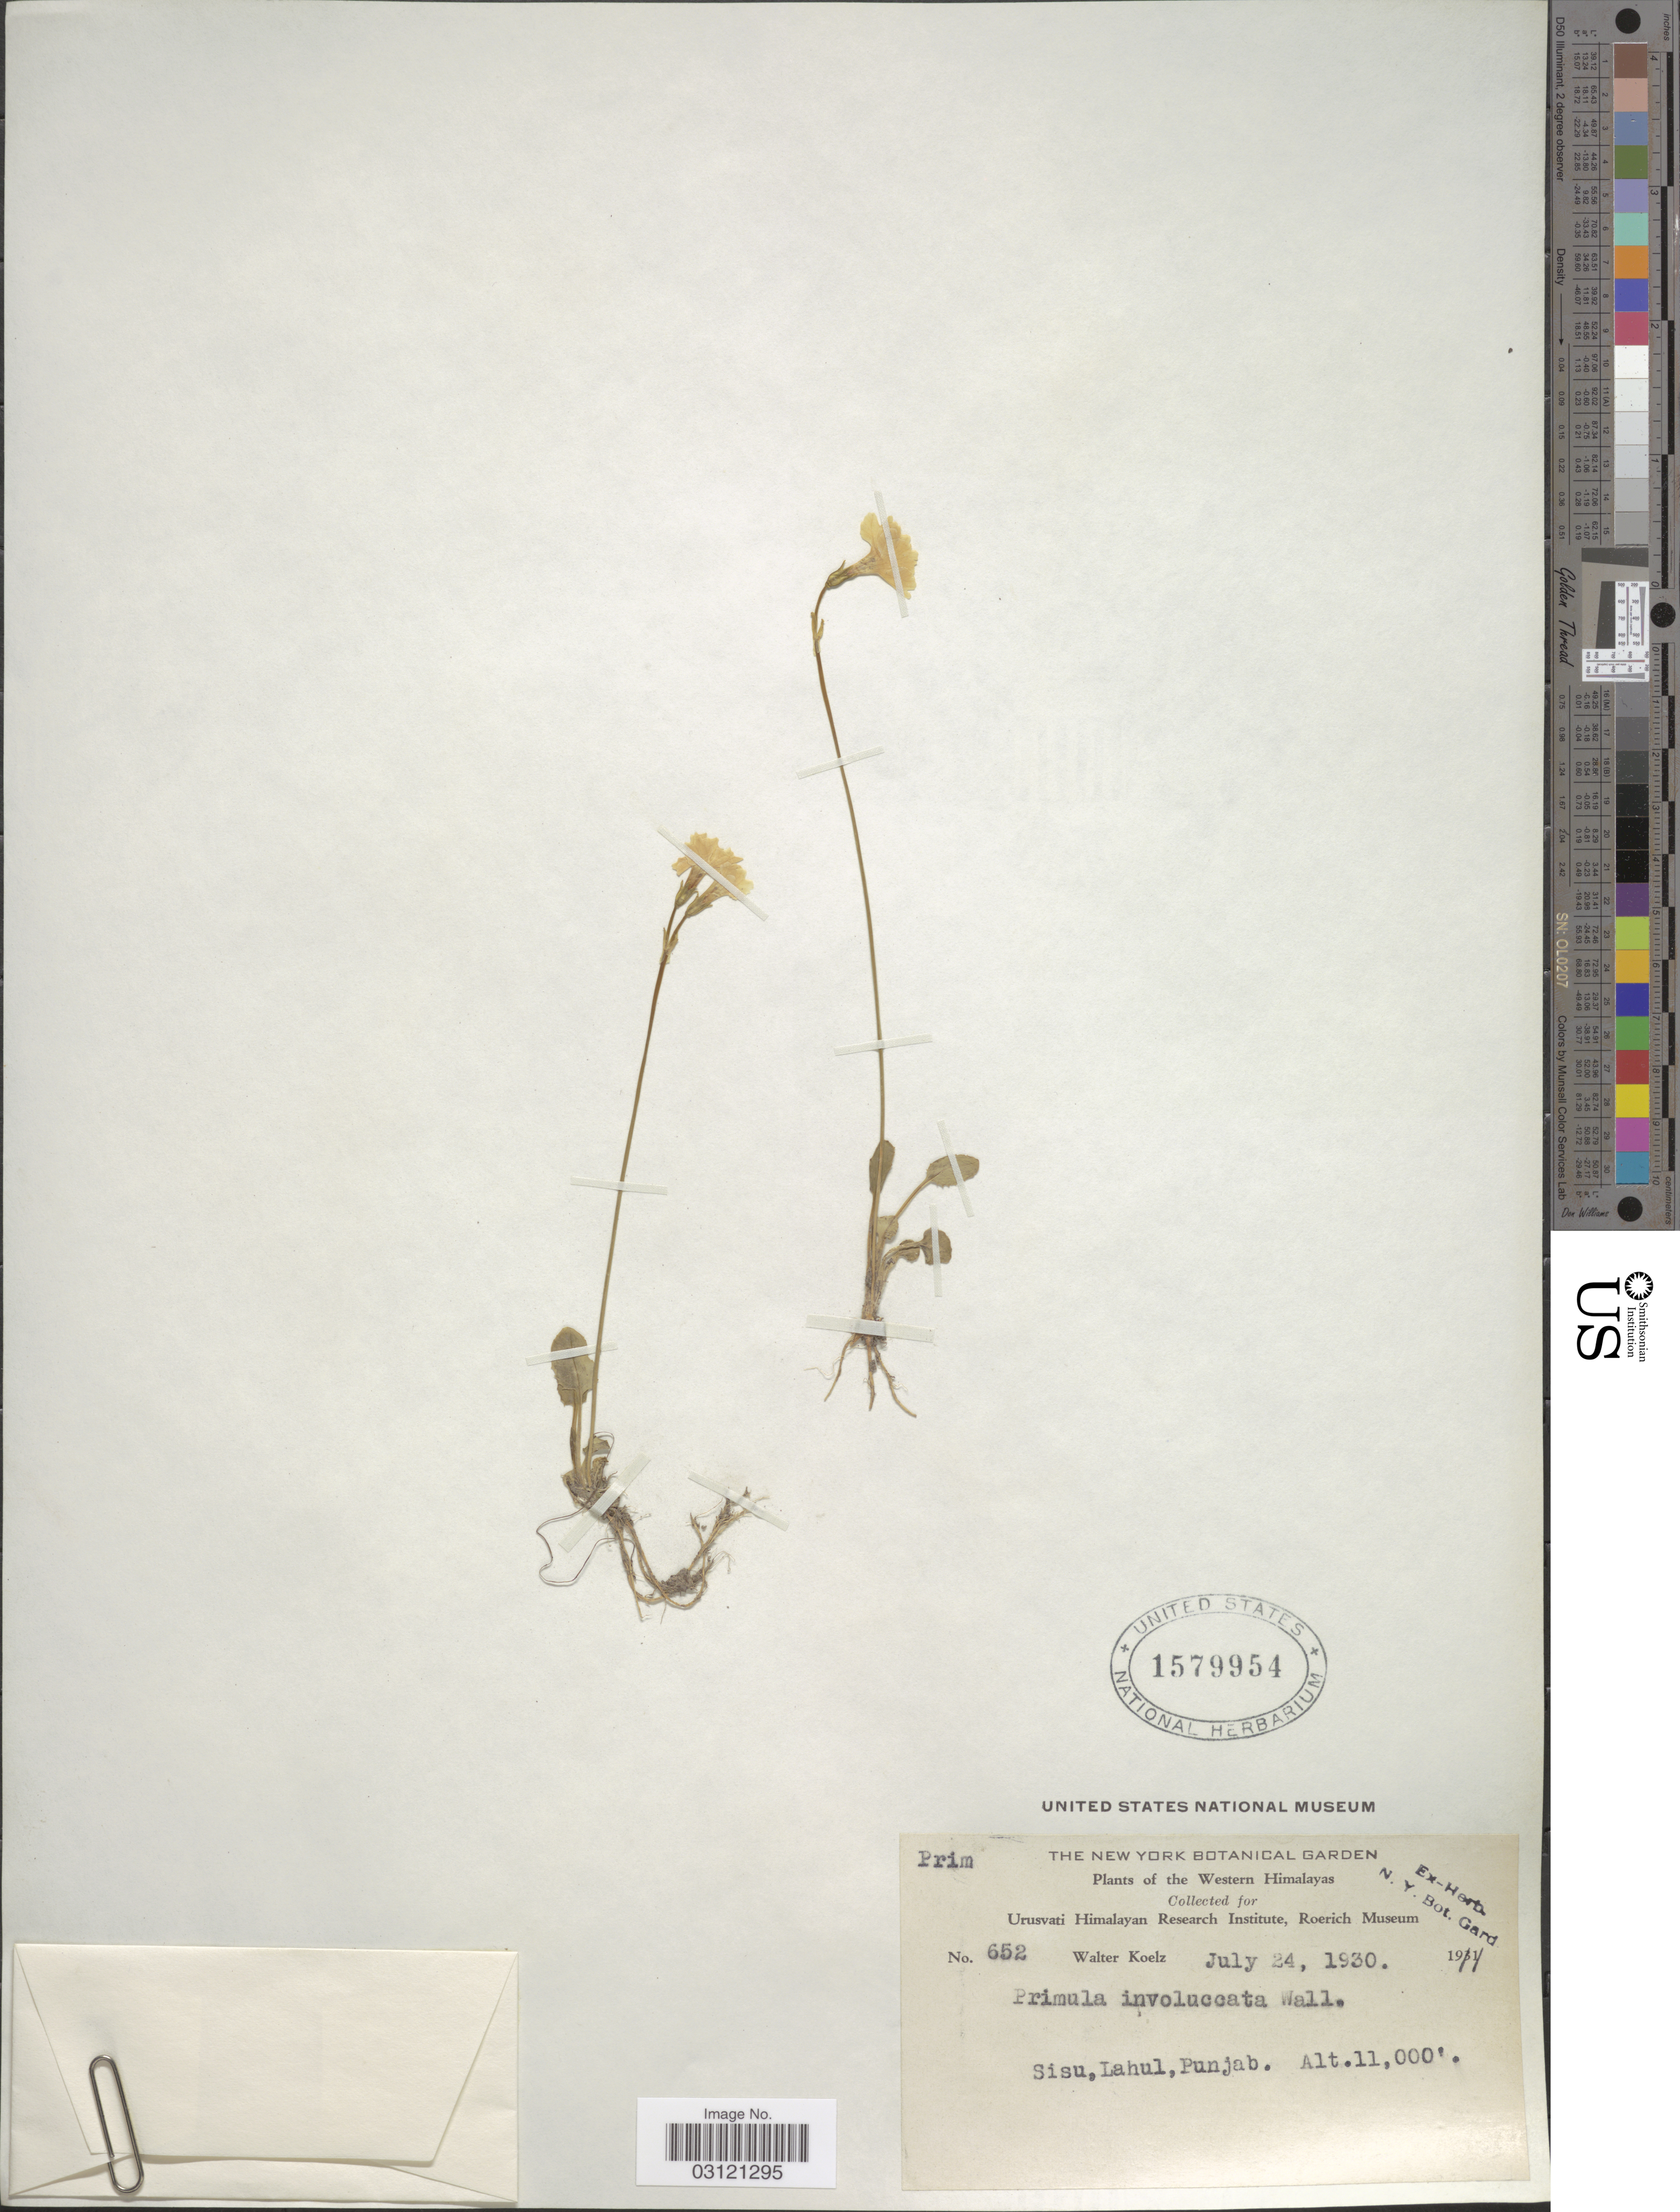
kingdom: Plantae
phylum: Tracheophyta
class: Magnoliopsida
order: Ericales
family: Primulaceae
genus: Primula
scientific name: Primula involucrata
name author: Wall. ex Duby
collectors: W. N. Koelz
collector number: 652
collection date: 1930-07-24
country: India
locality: The Western Himalayas, Sisu, Lahul, Punjab.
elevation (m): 3353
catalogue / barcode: US 1579954